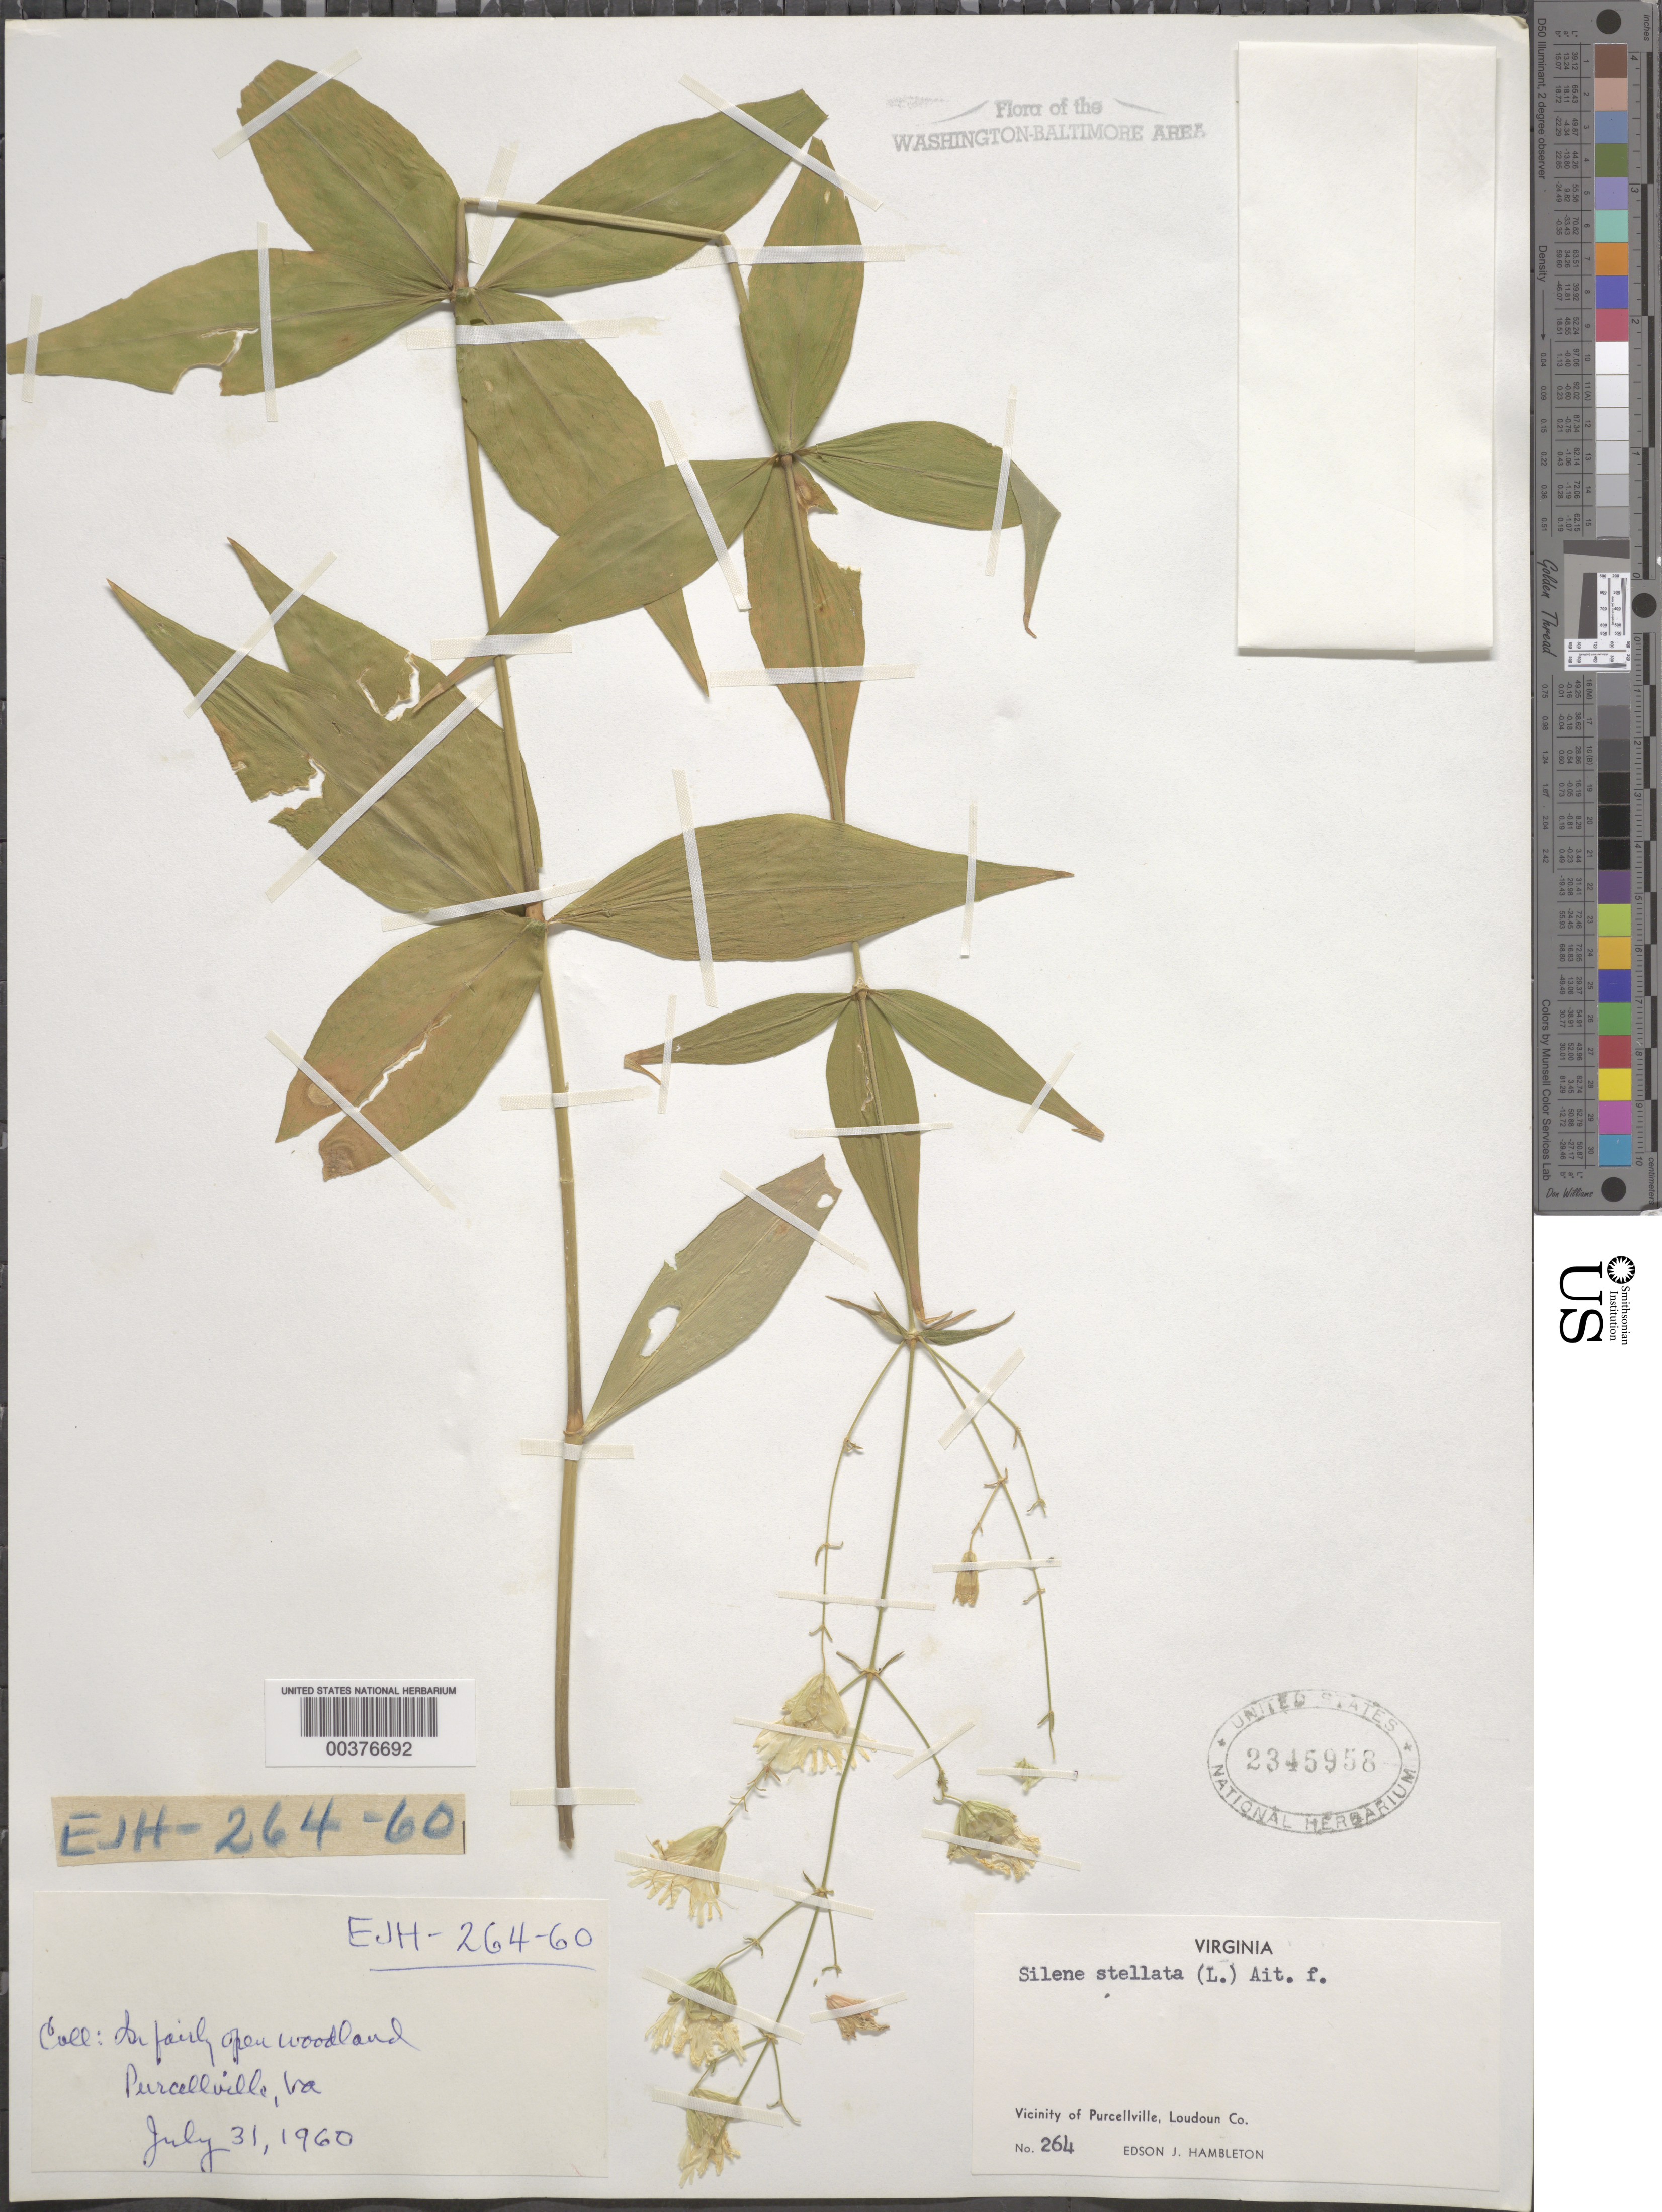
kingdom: Plantae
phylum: Tracheophyta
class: Magnoliopsida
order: Caryophyllales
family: Caryophyllaceae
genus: Silene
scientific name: Silene stellata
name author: (L.) Coyte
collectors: E. Hambleton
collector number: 264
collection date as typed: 31 Jul 1960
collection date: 1960-07-31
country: United States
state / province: Virginia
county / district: Loudoun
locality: Purcellville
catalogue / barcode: US 2345958